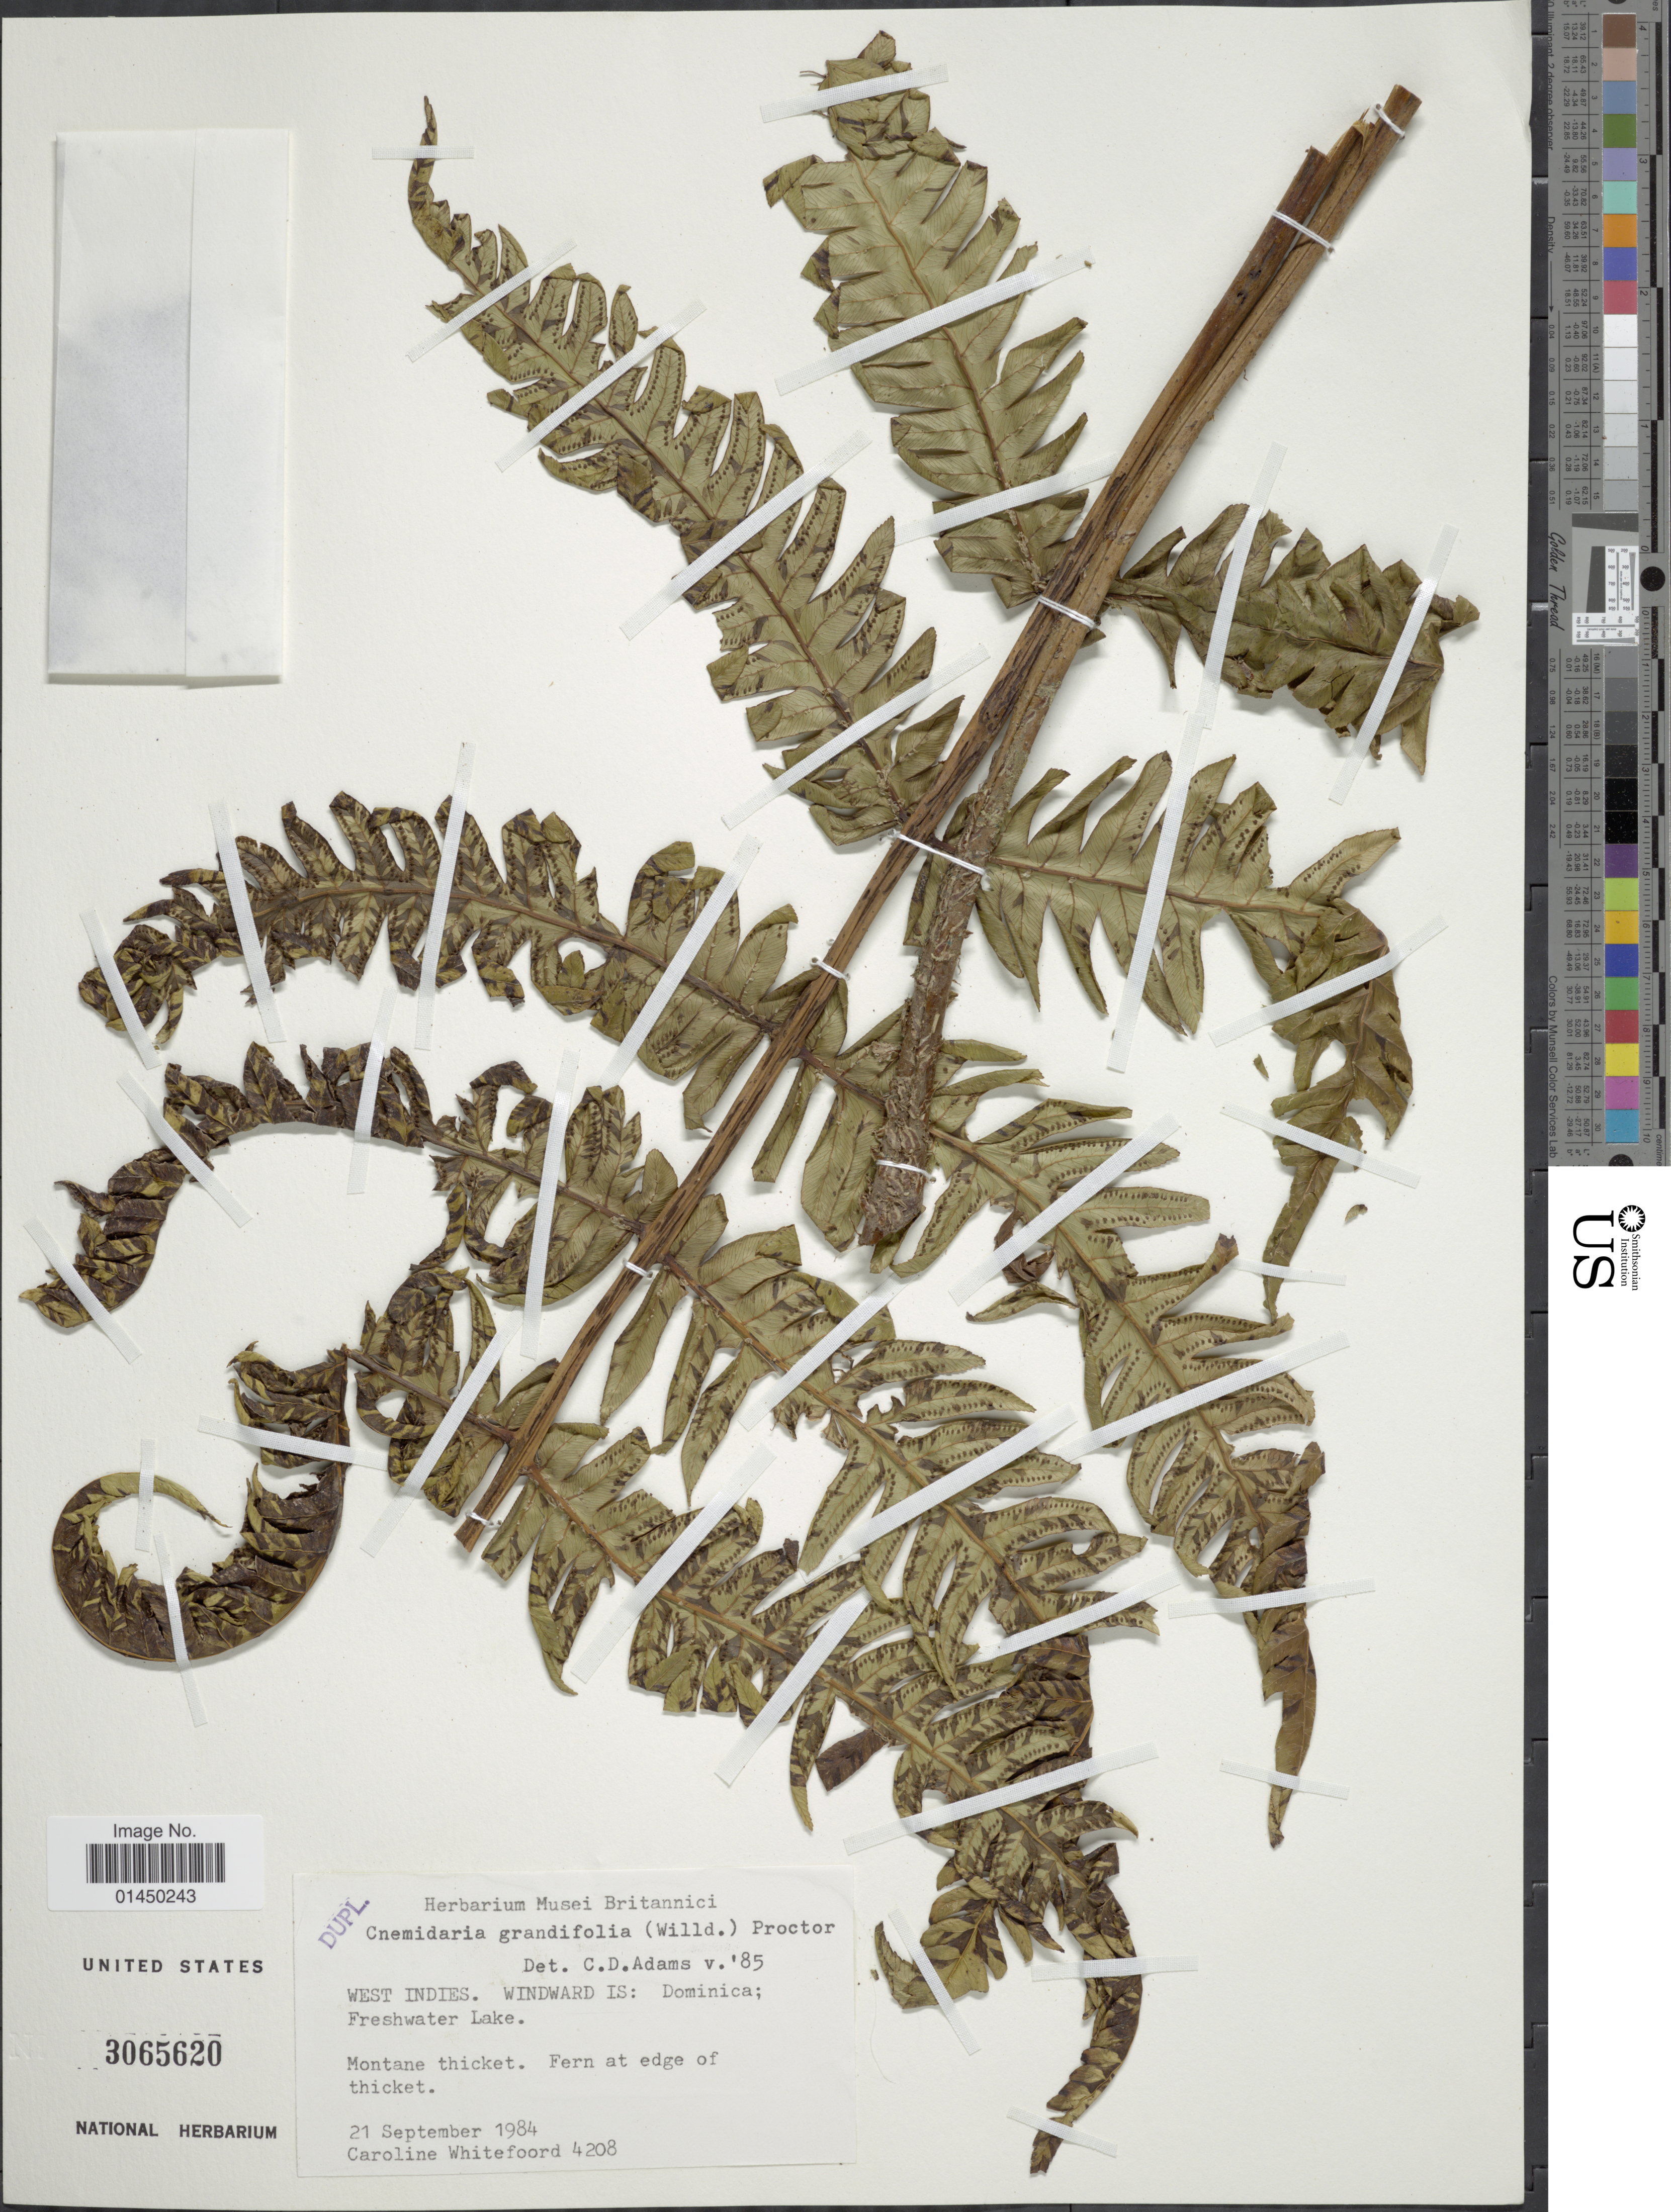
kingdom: Plantae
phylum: Tracheophyta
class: Polypodiopsida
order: Cyatheales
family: Cyatheaceae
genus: Cyathea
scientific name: Cyathea grandifolia var. grandifolia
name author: Willd.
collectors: C. Whitefoord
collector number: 4208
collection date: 1984-09-21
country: Dominica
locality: Windward Is: Freshwater Lake.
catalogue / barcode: US 3065620